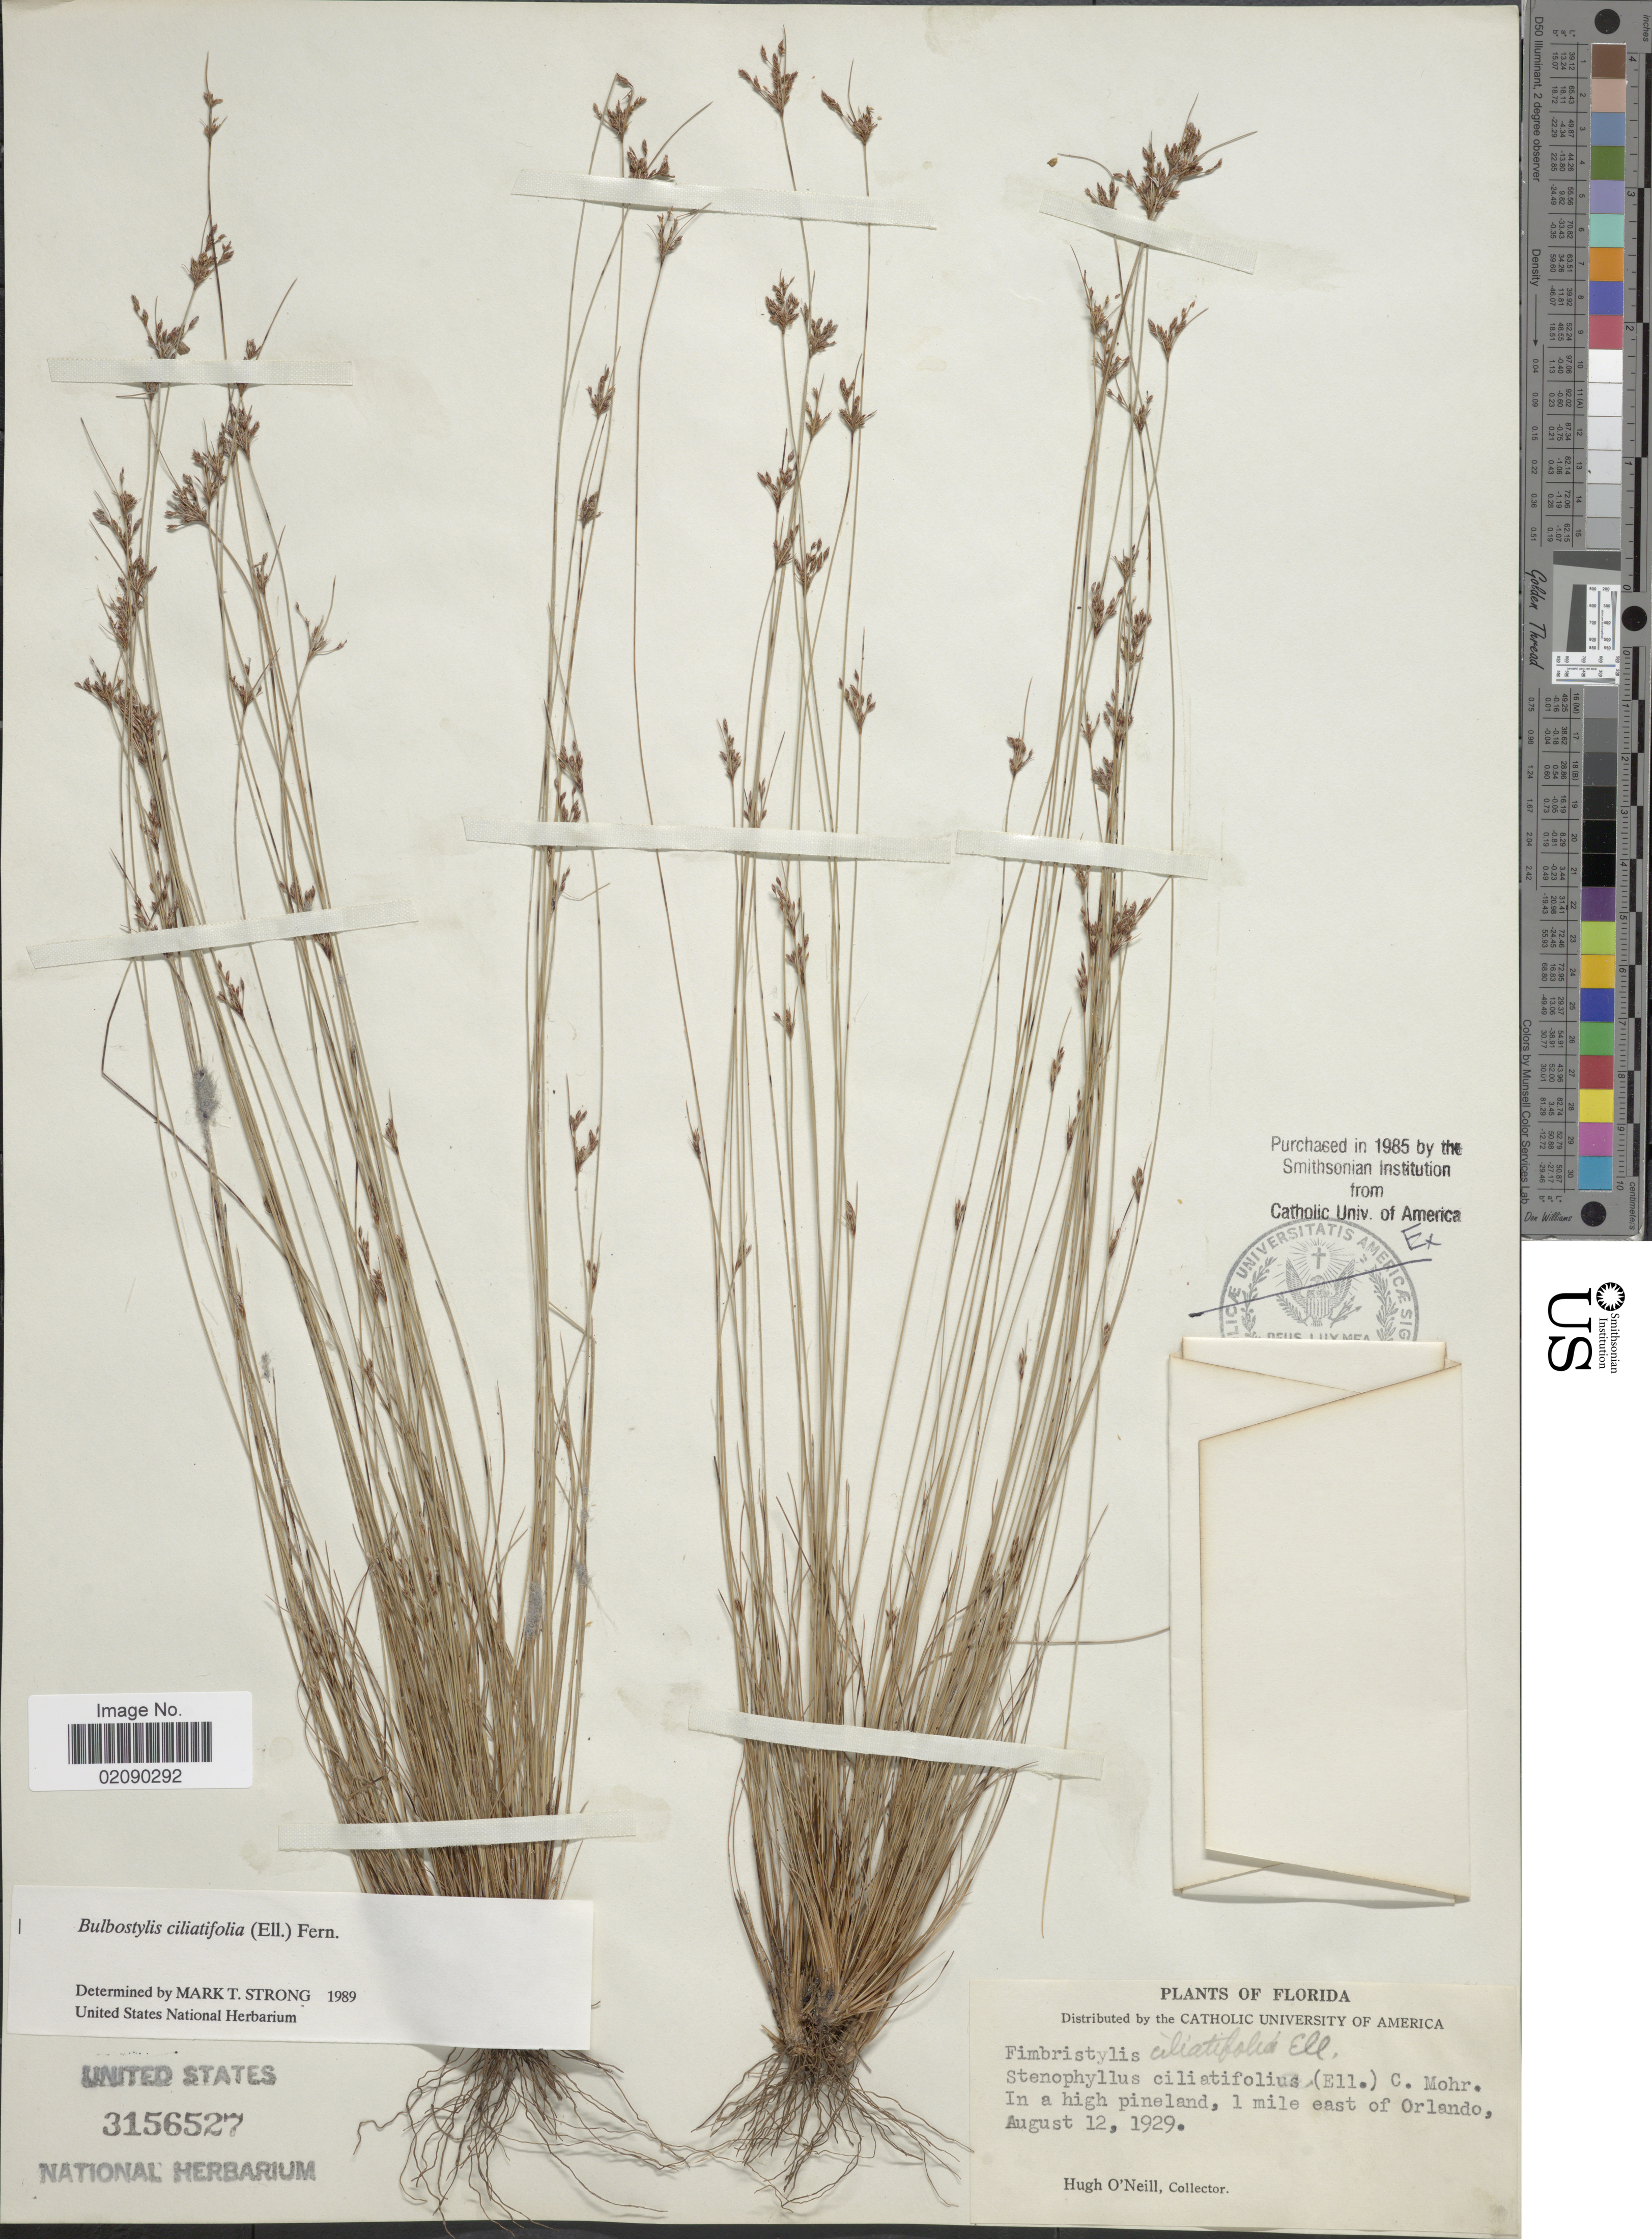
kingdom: Plantae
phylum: Tracheophyta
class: Liliopsida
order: Poales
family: Cyperaceae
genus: Bulbostylis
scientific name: Bulbostylis ciliatifolia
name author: (Elliott) Fernald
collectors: H. O'Neill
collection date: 1929-08-12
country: United States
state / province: Florida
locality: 1 mile east of Orlando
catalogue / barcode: US 3156527